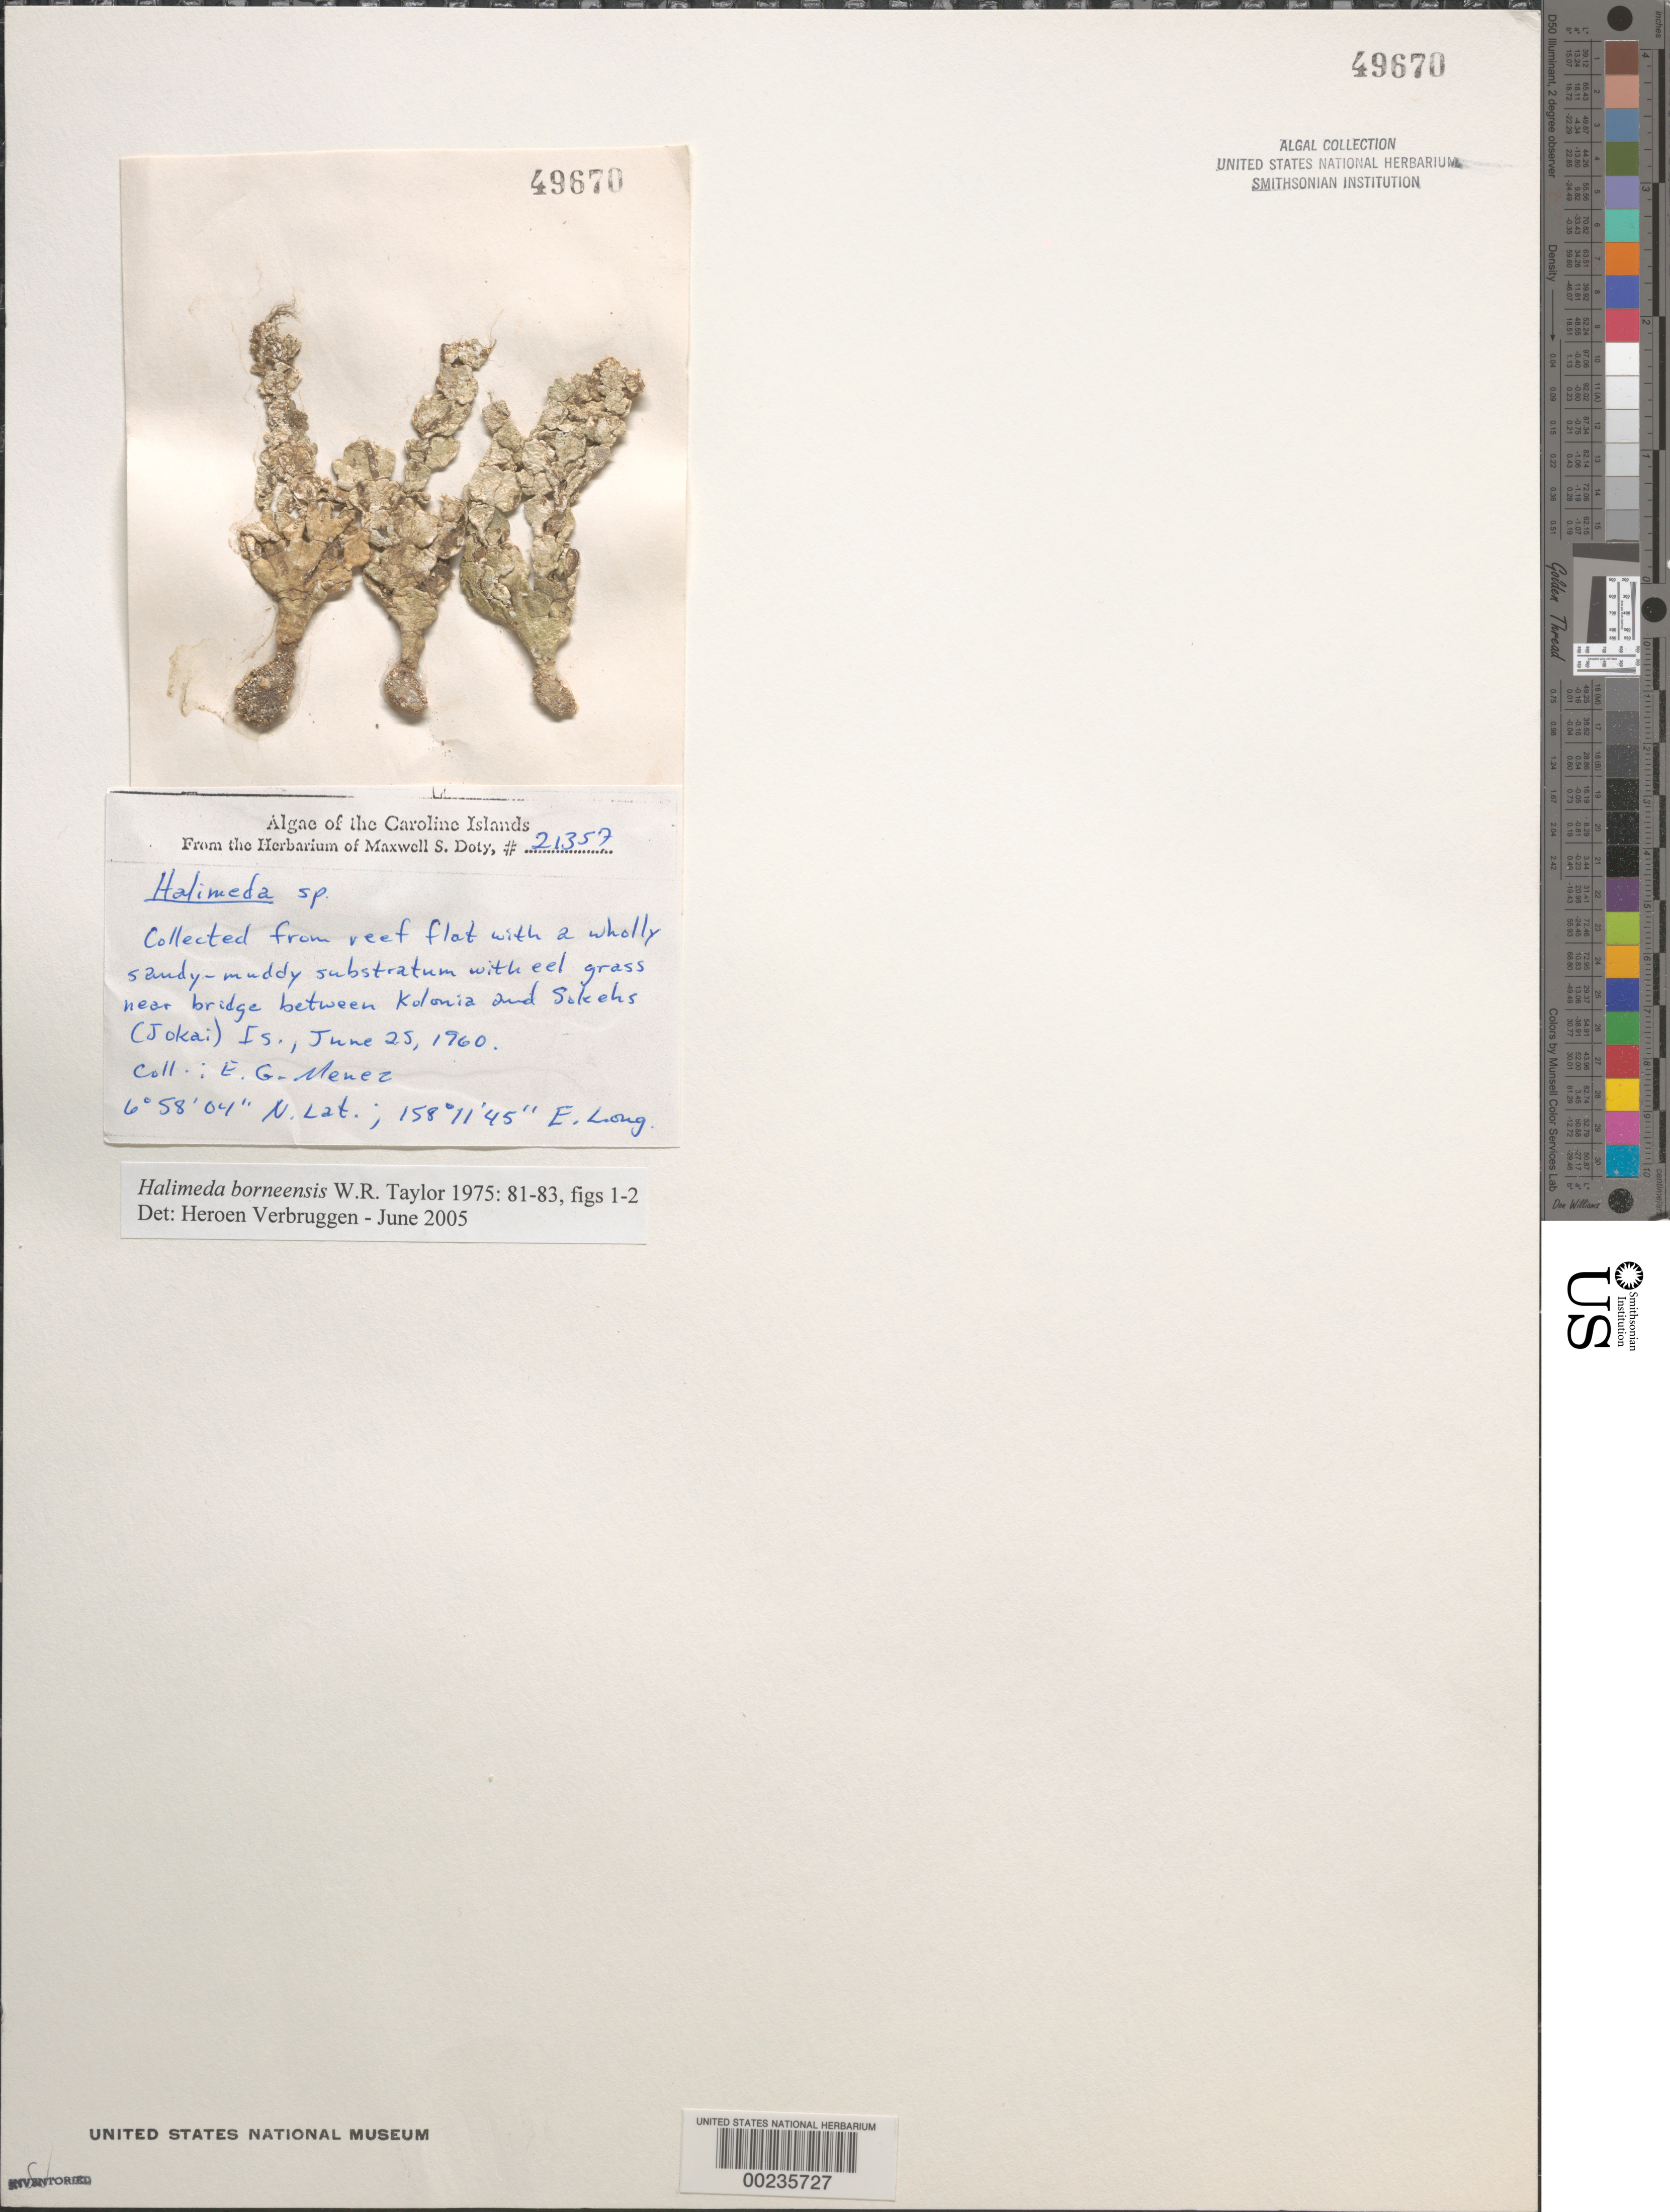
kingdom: Plantae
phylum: Chlorophyta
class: Ulvophyceae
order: Bryopsidales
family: Halimedaceae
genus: Halimeda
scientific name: Halimeda borneensis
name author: W.R. Taylor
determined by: Verbruggen, H.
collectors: Meñez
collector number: MSD 21357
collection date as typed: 25 Jun 1960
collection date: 1960-06-25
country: Micronesia, Federated States of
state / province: Pohnpei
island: Pohnpei [Ponape]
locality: Between Kolonia Islet and Sokehs [Jokai] Islet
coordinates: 6 58' 04" N, 158 11' 45" E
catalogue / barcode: US 49670